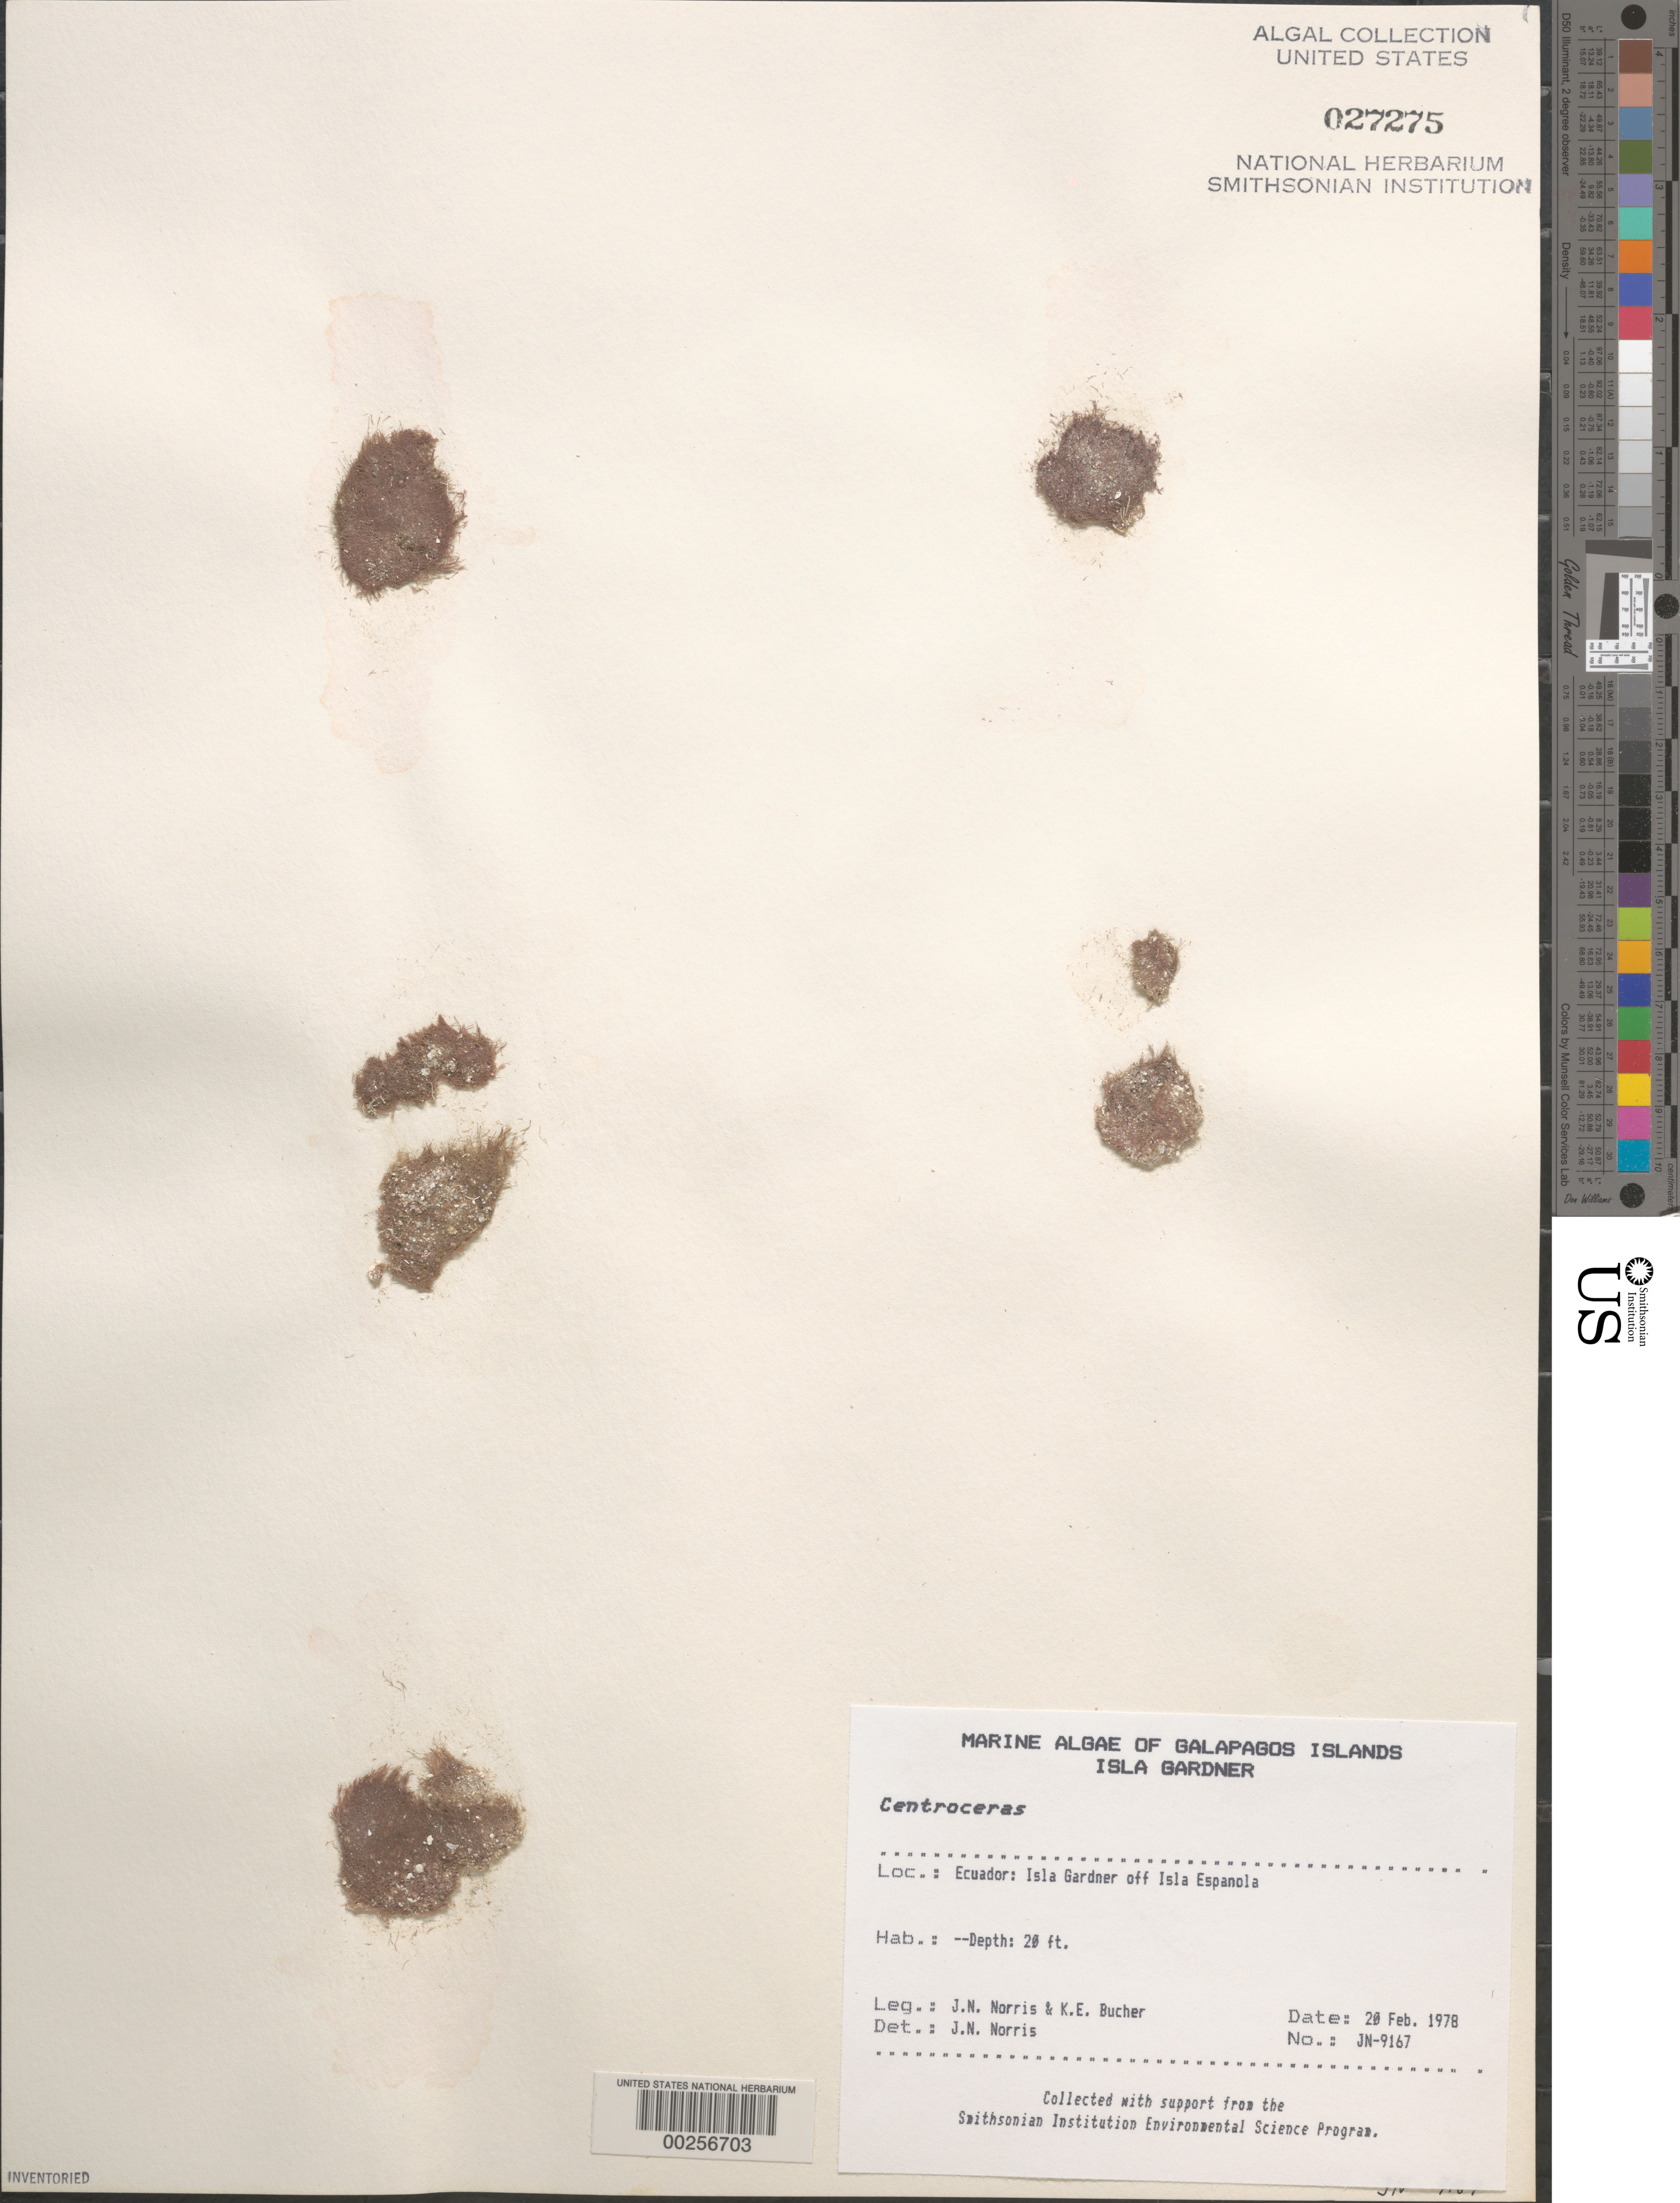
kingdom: Plantae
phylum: Rhodophyta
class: Florideophyceae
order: Ceramiales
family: Ceramiaceae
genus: Centroceras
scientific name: Centroceras sp.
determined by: Norris, James N.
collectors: J. N. Norris & K. E. Bucher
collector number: JN-9167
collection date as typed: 20 Feb 1978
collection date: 1978-02-20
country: Ecuador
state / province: Colón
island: Gardner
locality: Off Isla Española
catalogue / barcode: US 27275